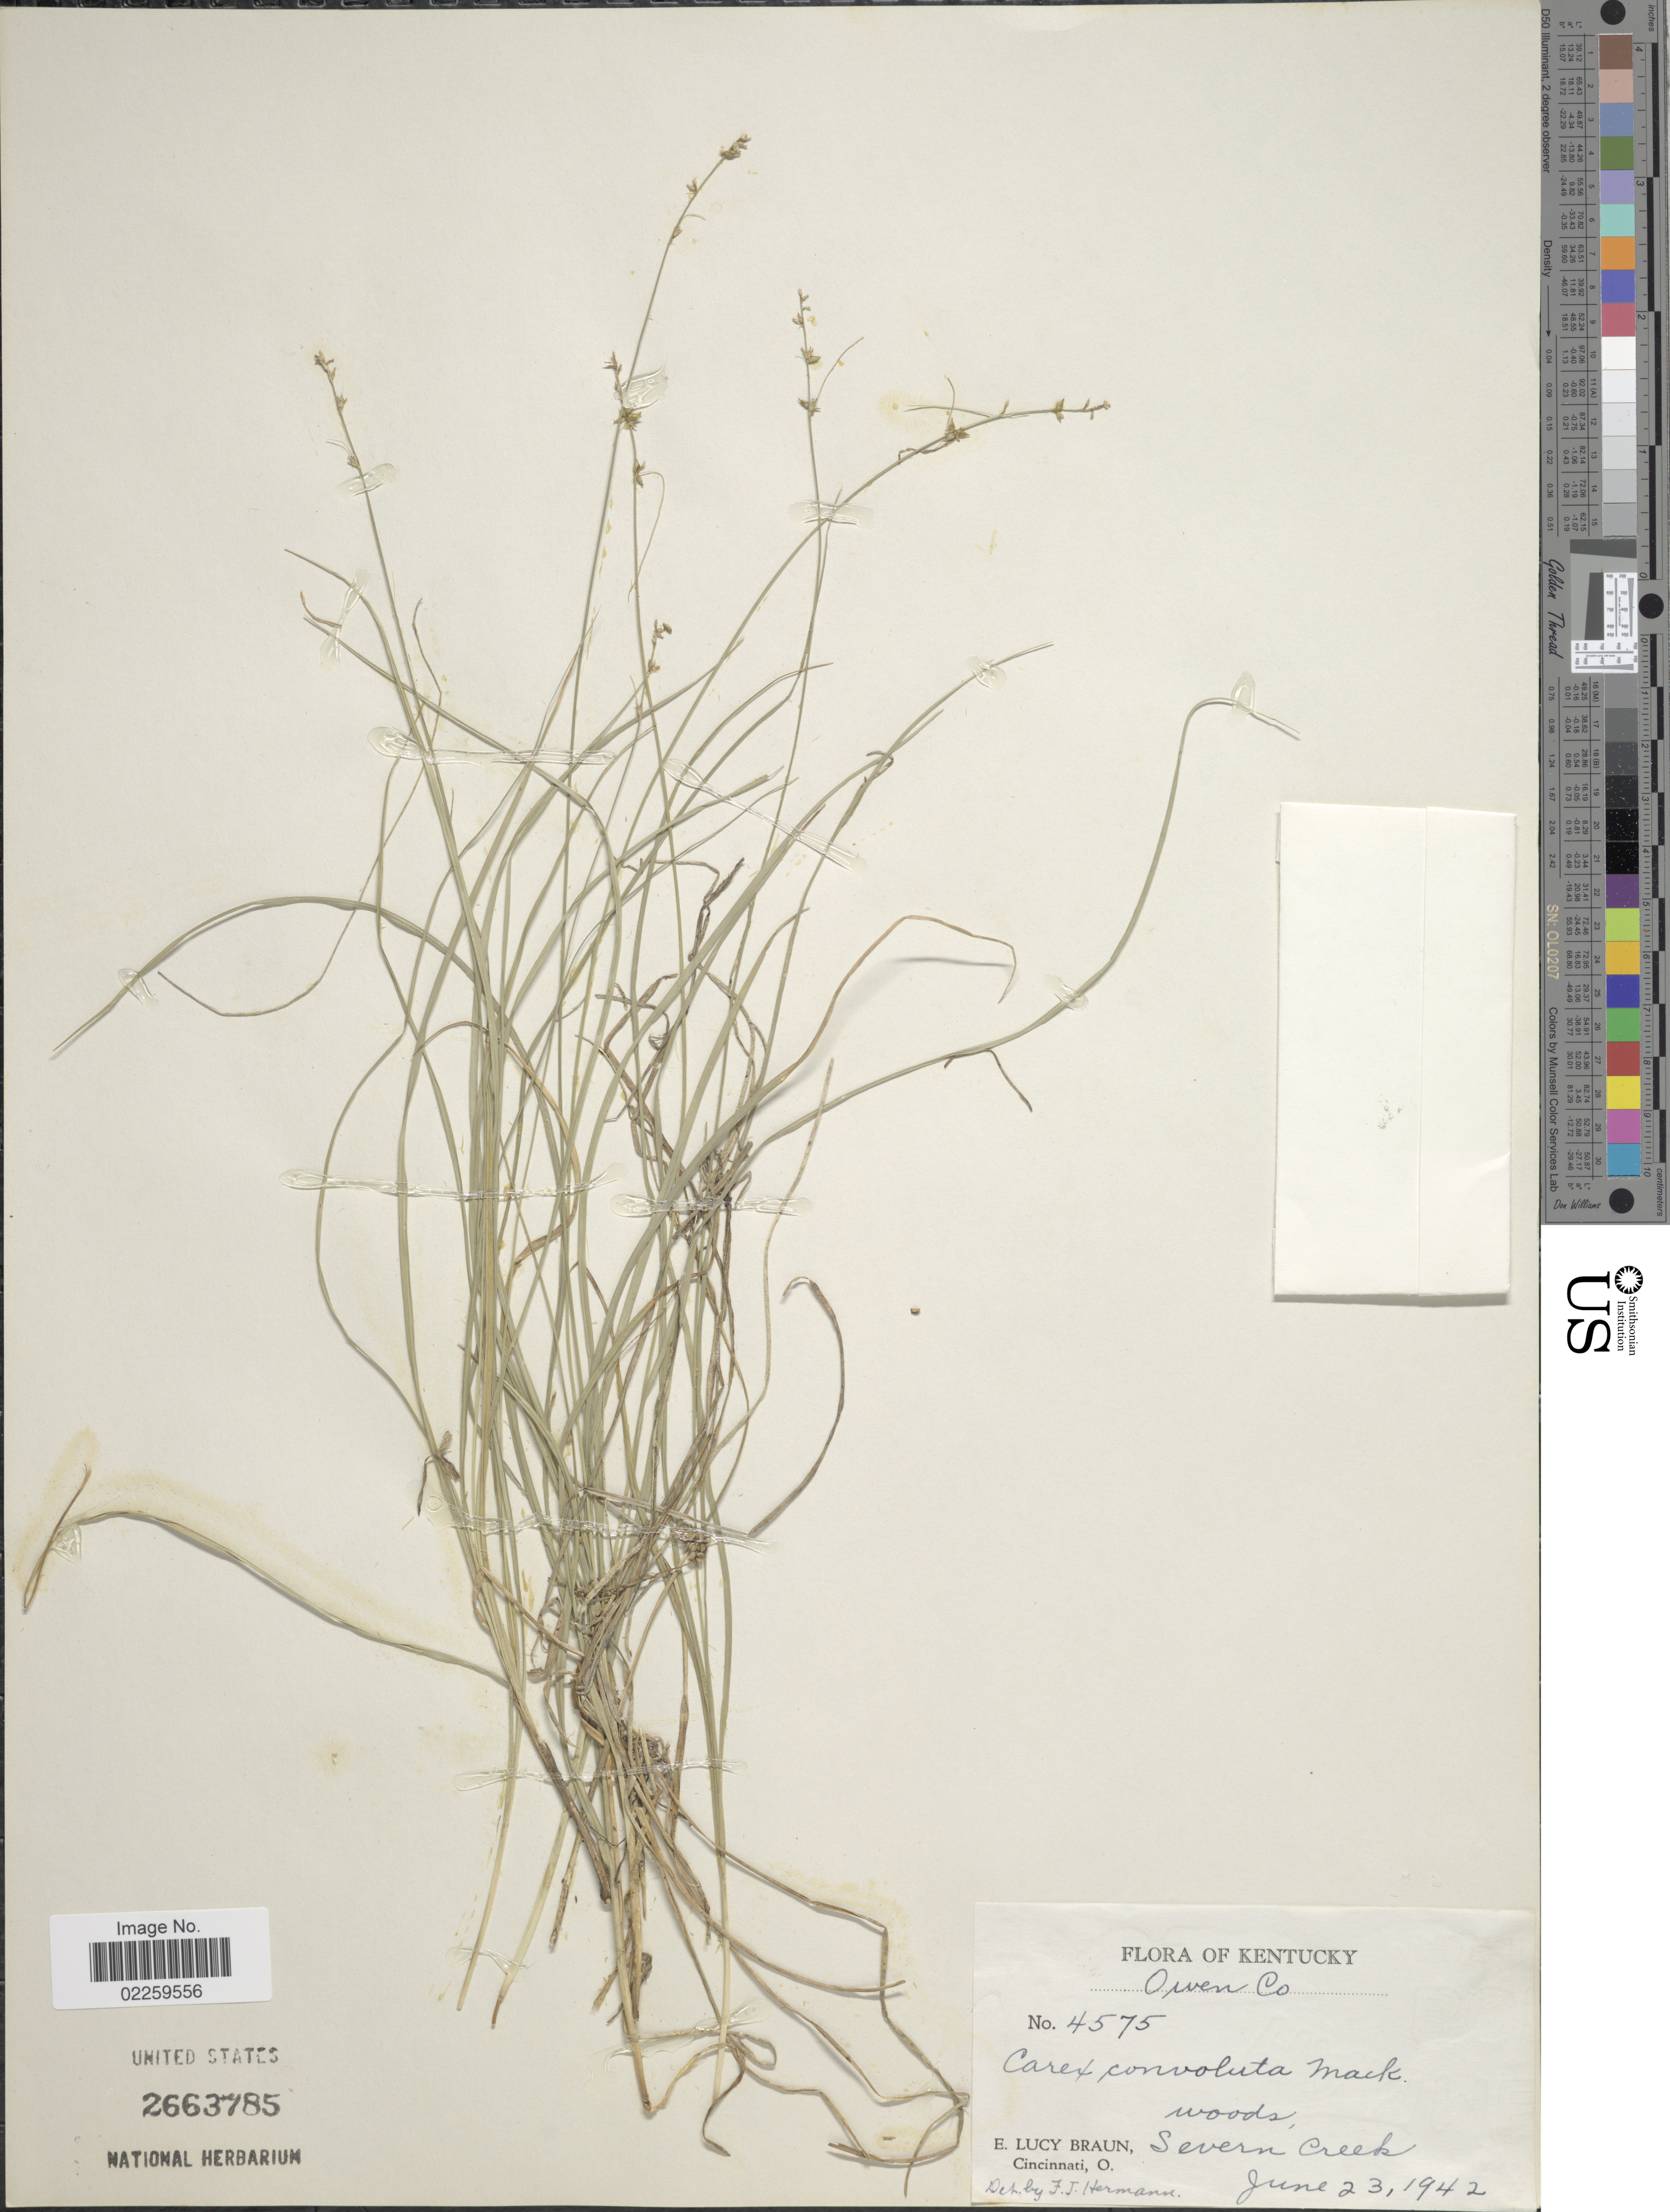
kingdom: Plantae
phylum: Tracheophyta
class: Liliopsida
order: Poales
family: Cyperaceae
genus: Carex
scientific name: Carex rosea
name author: Willd.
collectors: E. L. Braun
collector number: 4575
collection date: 1942-06-23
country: United States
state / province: Kentucky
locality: Kentucky, Severn Creek.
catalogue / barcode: US 2663785